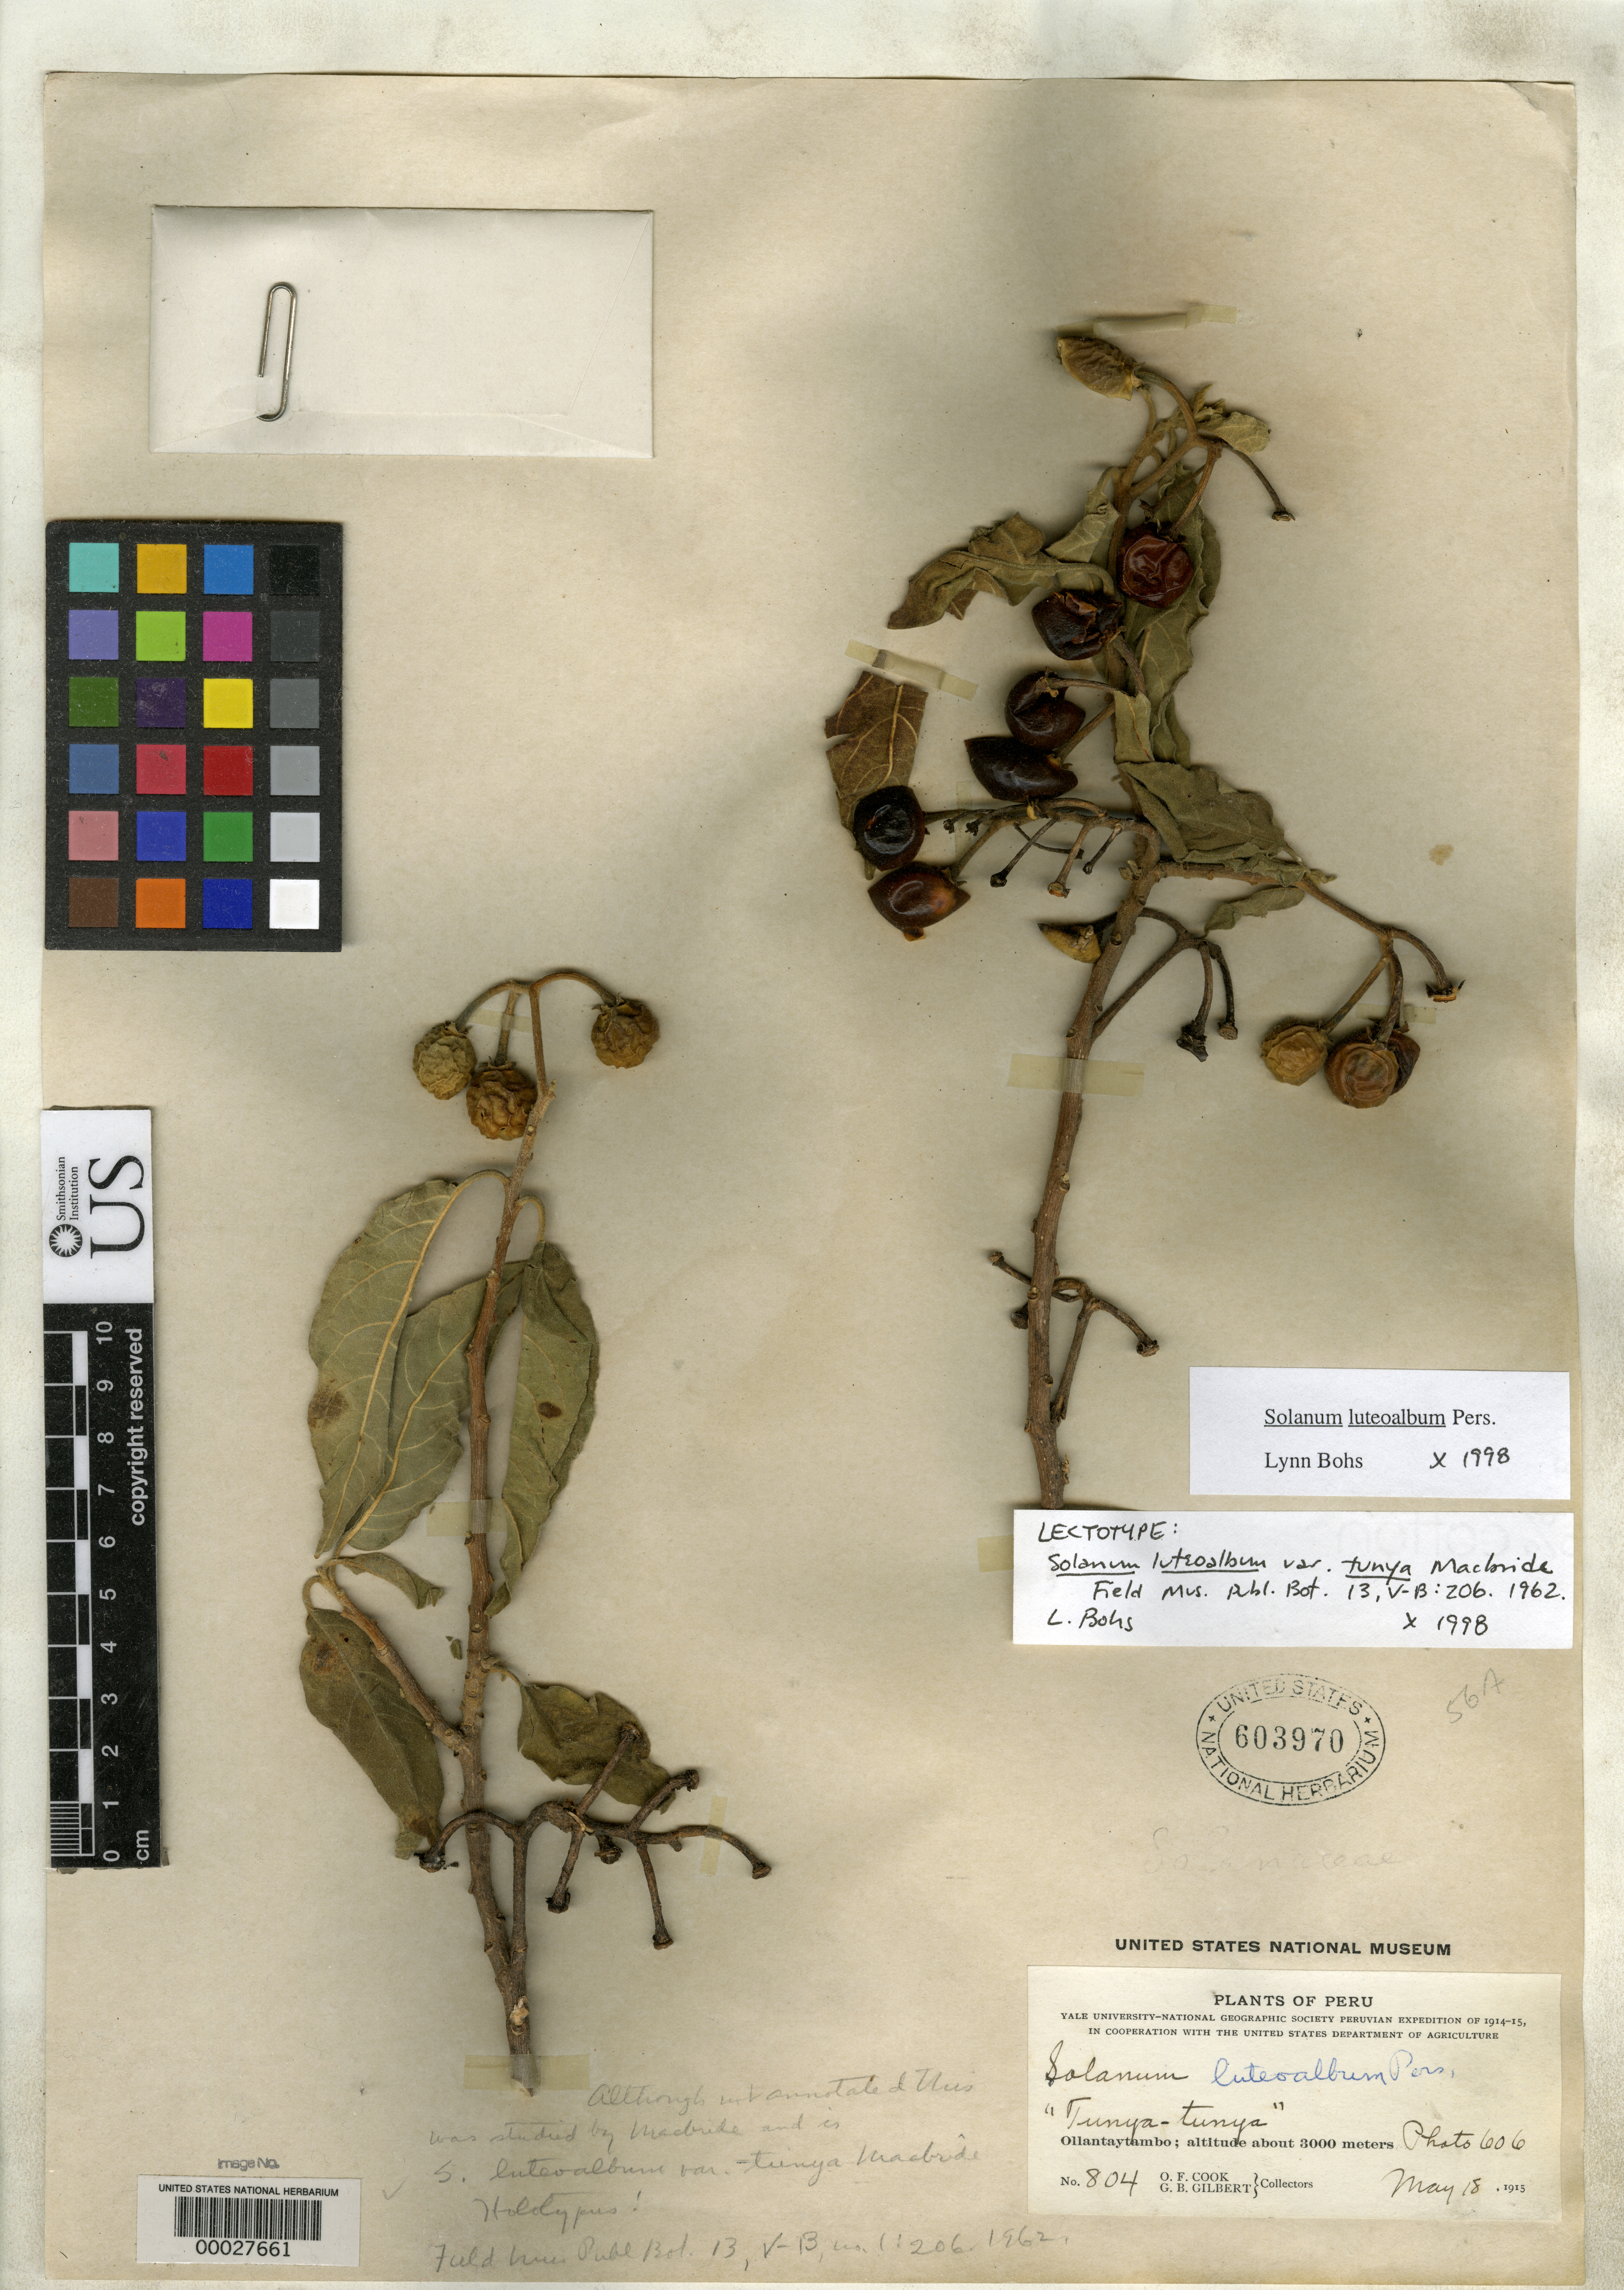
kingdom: Plantae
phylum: Tracheophyta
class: Magnoliopsida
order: Solanales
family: Solanaceae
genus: Solanum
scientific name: Solanum luteoalbum var. tunya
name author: J.F. Macbr.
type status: Holotype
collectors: O. F. Cook & G. B. Gilbert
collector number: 804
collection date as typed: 18 May 1915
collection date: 1915-05-18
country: Peru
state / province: Cusco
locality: Ollantaytambo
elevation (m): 3000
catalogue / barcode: US 603970